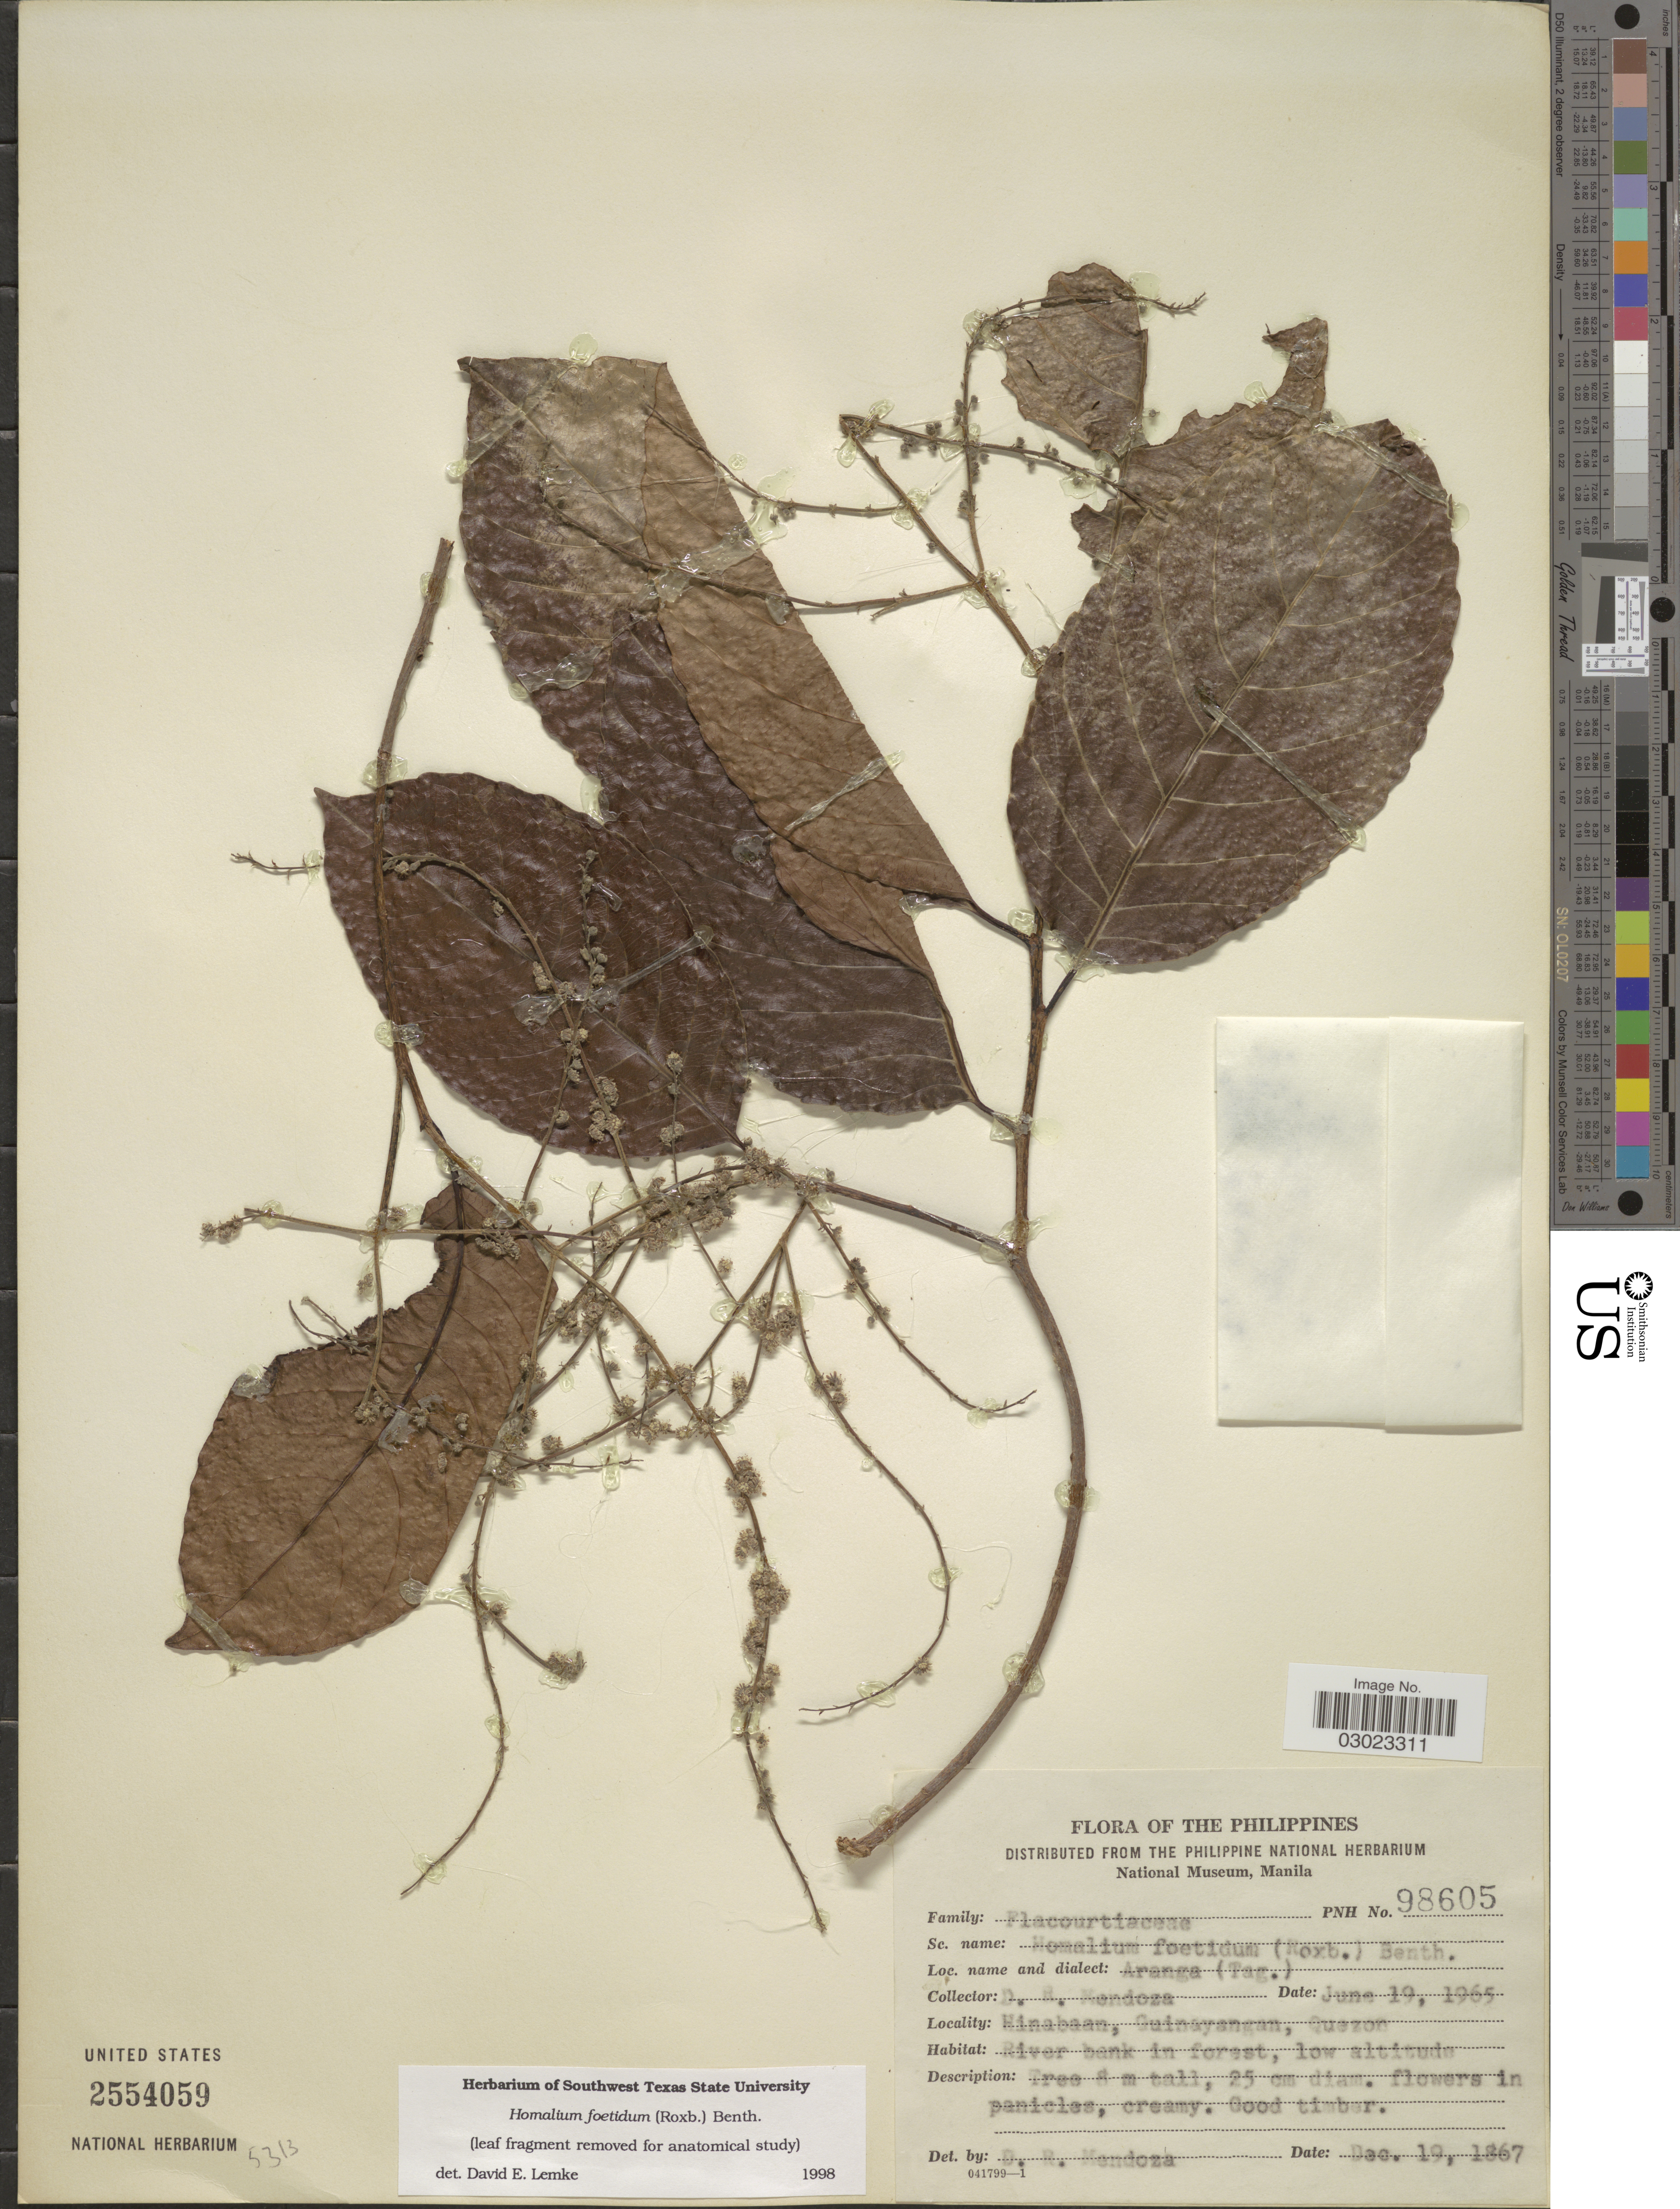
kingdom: Plantae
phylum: Tracheophyta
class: Magnoliopsida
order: Malpighiales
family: Salicaceae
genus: Homalium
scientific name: Homalium foetidum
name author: (Roxb.) Benth.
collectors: D. Mendoza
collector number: PNH98605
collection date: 1965-06-19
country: Philippines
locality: Hinabaan, Guinayangan, Quezon.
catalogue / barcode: US 2554059